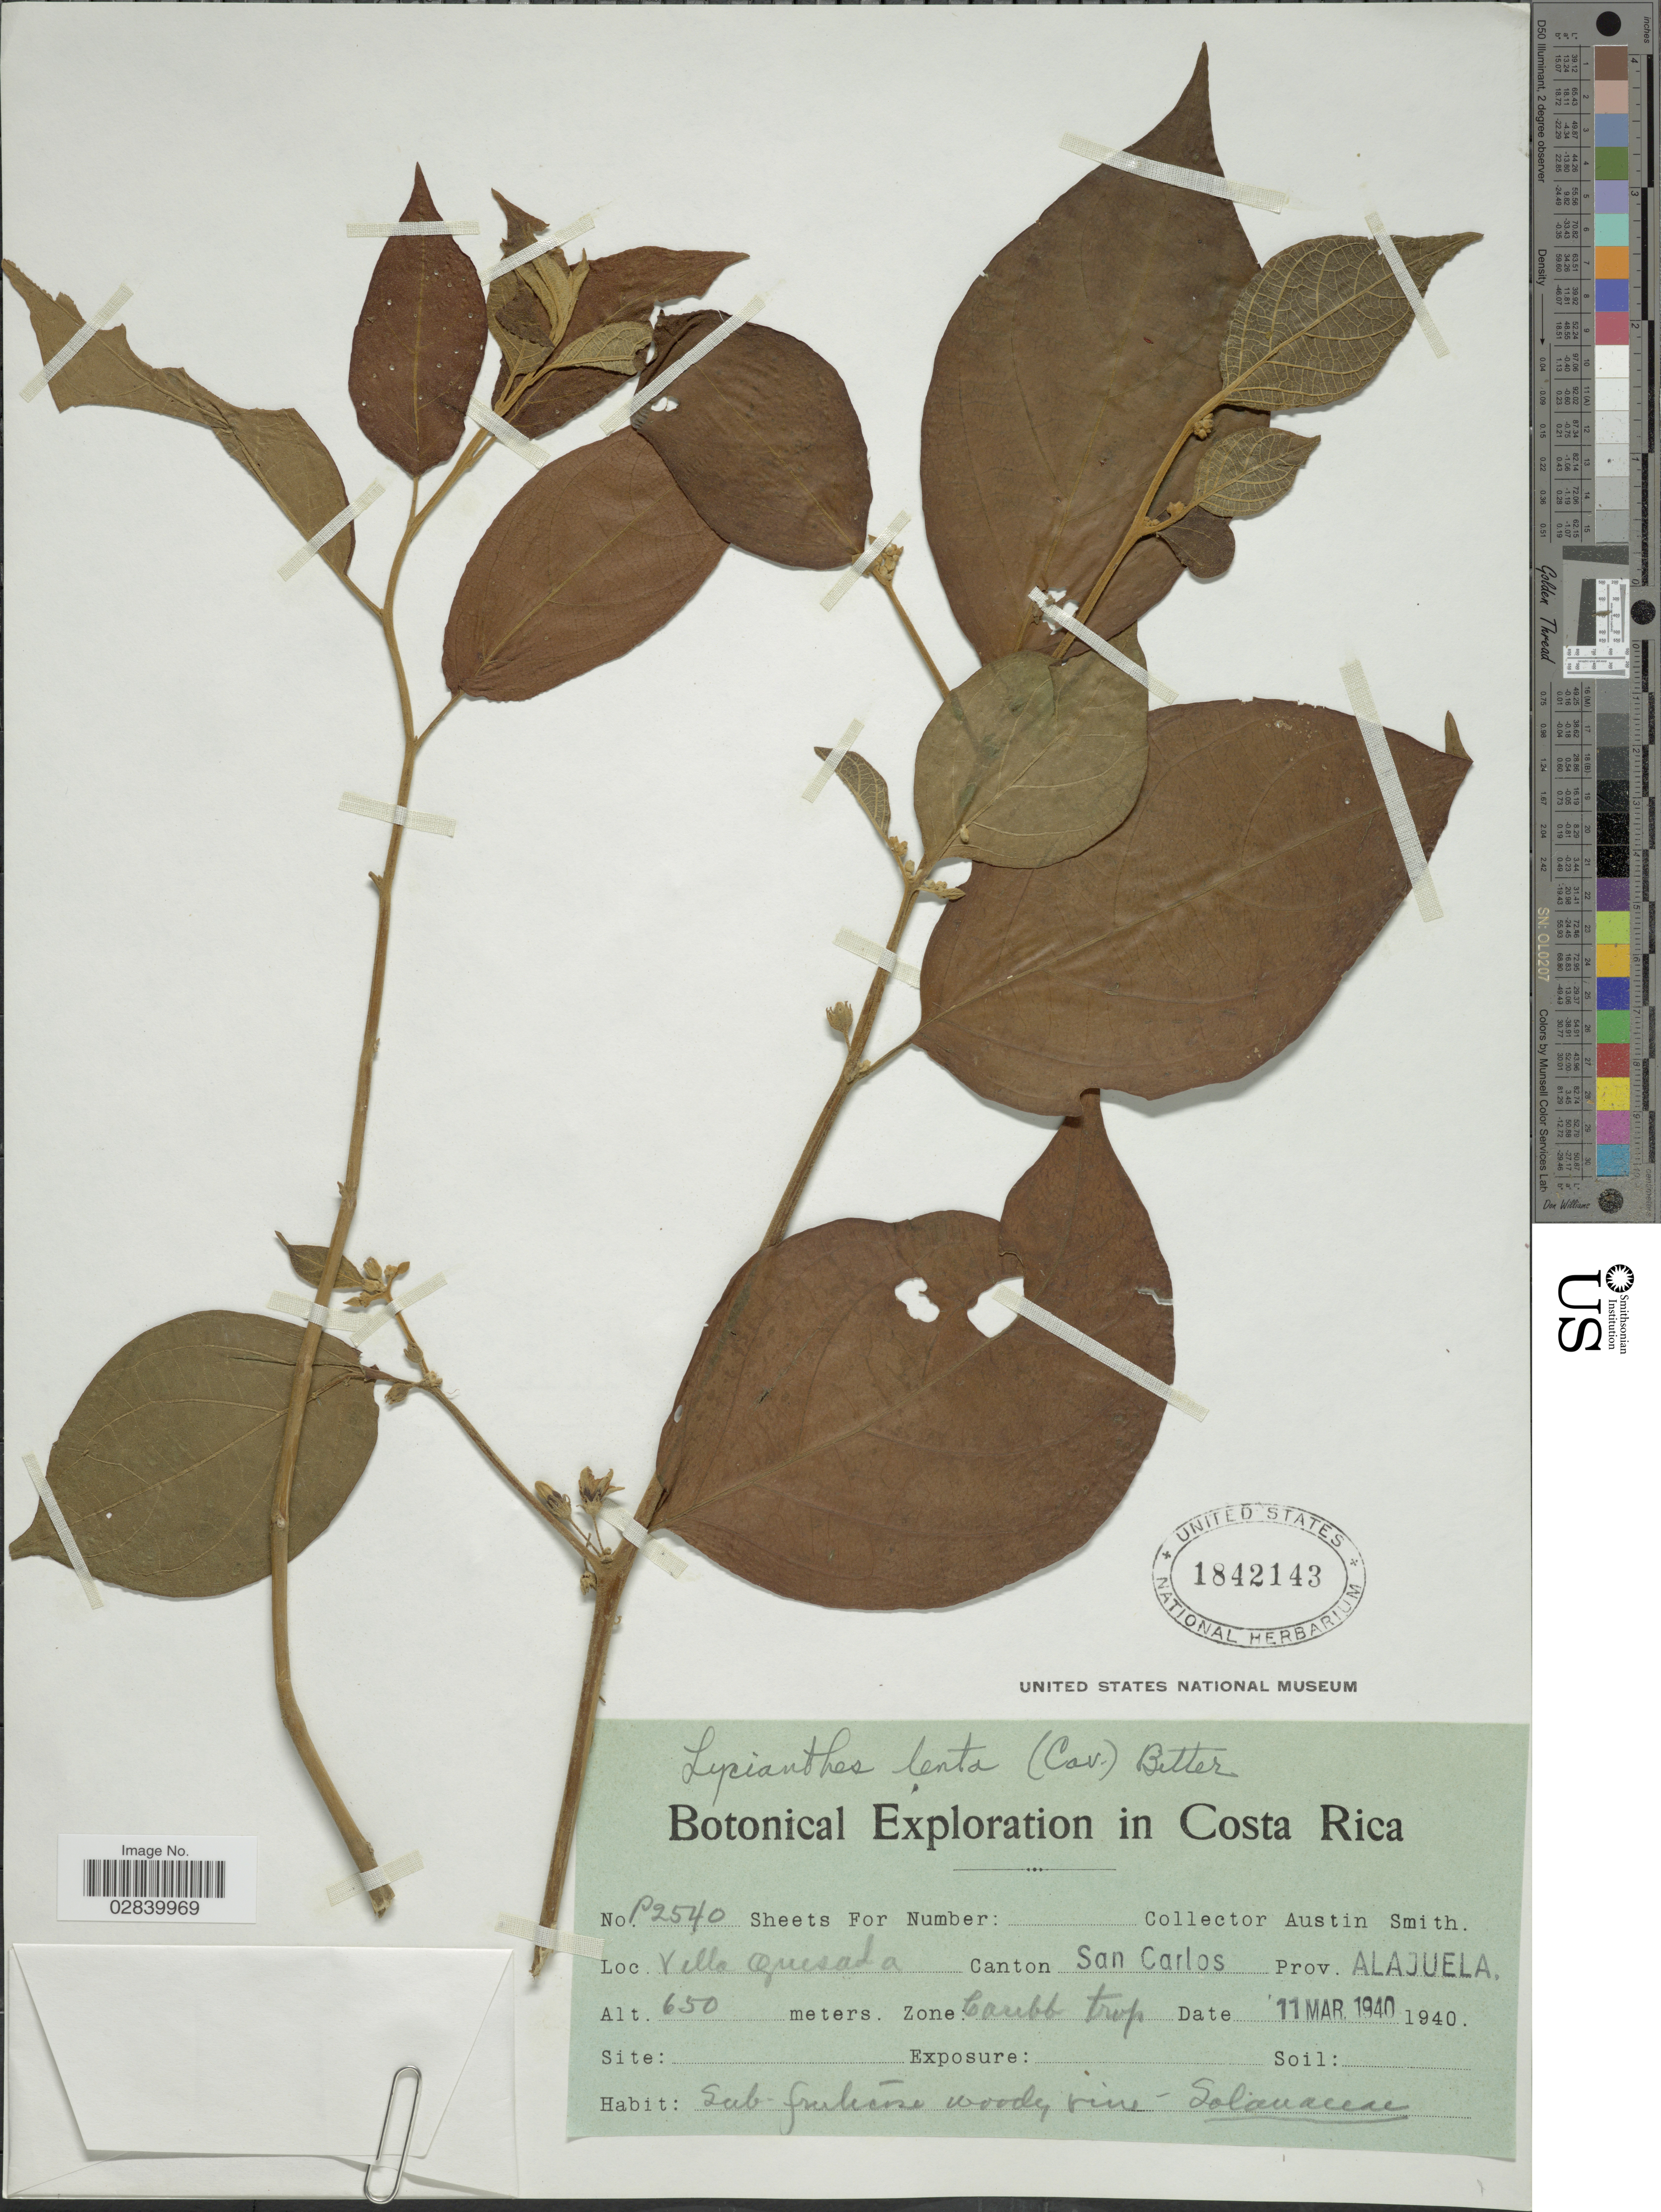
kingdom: Plantae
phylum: Tracheophyta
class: Magnoliopsida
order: Solanales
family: Solanaceae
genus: Lycianthes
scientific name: Lycianthes lenta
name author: (Cav.) Bitter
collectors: Aust P. Smith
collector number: P2540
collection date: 1940-03-11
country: Costa Rica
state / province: Alajuela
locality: Villa Quesada. Canton San Carlos.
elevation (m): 650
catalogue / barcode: US 1842143